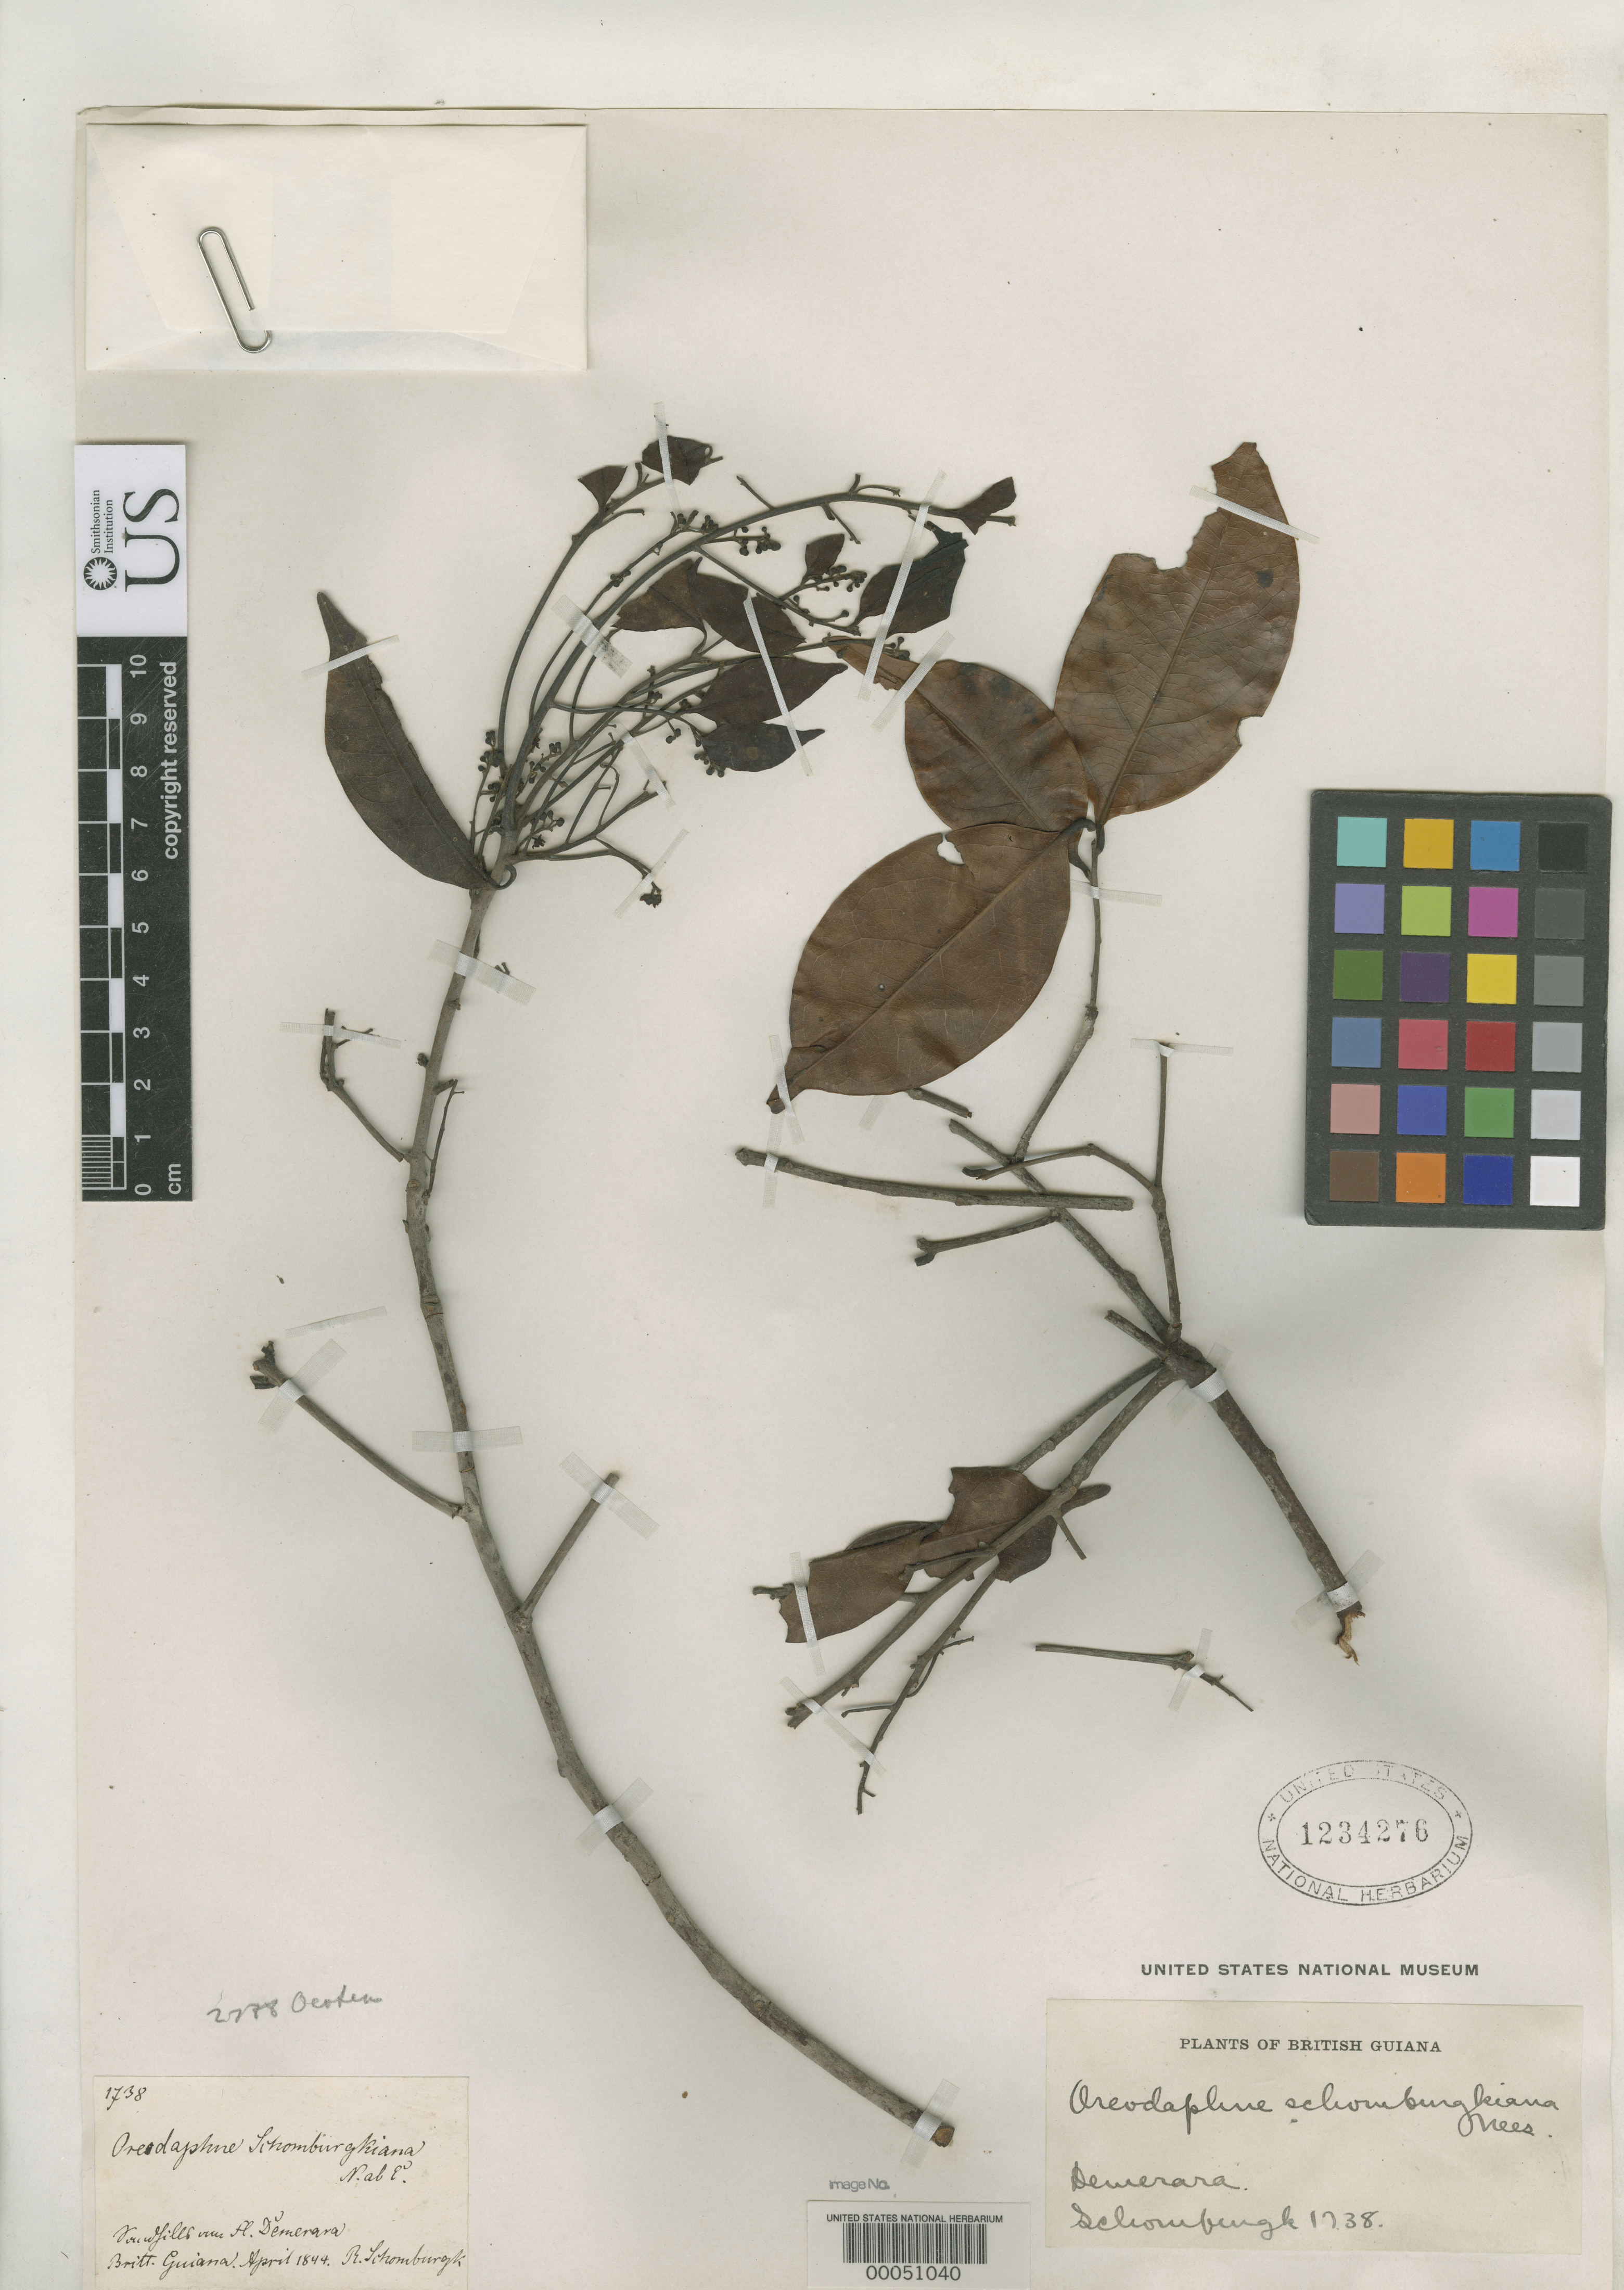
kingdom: Plantae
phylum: Tracheophyta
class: Magnoliopsida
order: Laurales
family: Lauraceae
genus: Oreodaphne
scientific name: Oreodaphne schomburgkiana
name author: Nees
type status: Isosyntype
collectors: M. R. Schomburgk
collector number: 1738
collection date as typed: Apr 1844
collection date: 1844-04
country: Guyana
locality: East Demerara or West Demerara.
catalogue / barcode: US 1234276